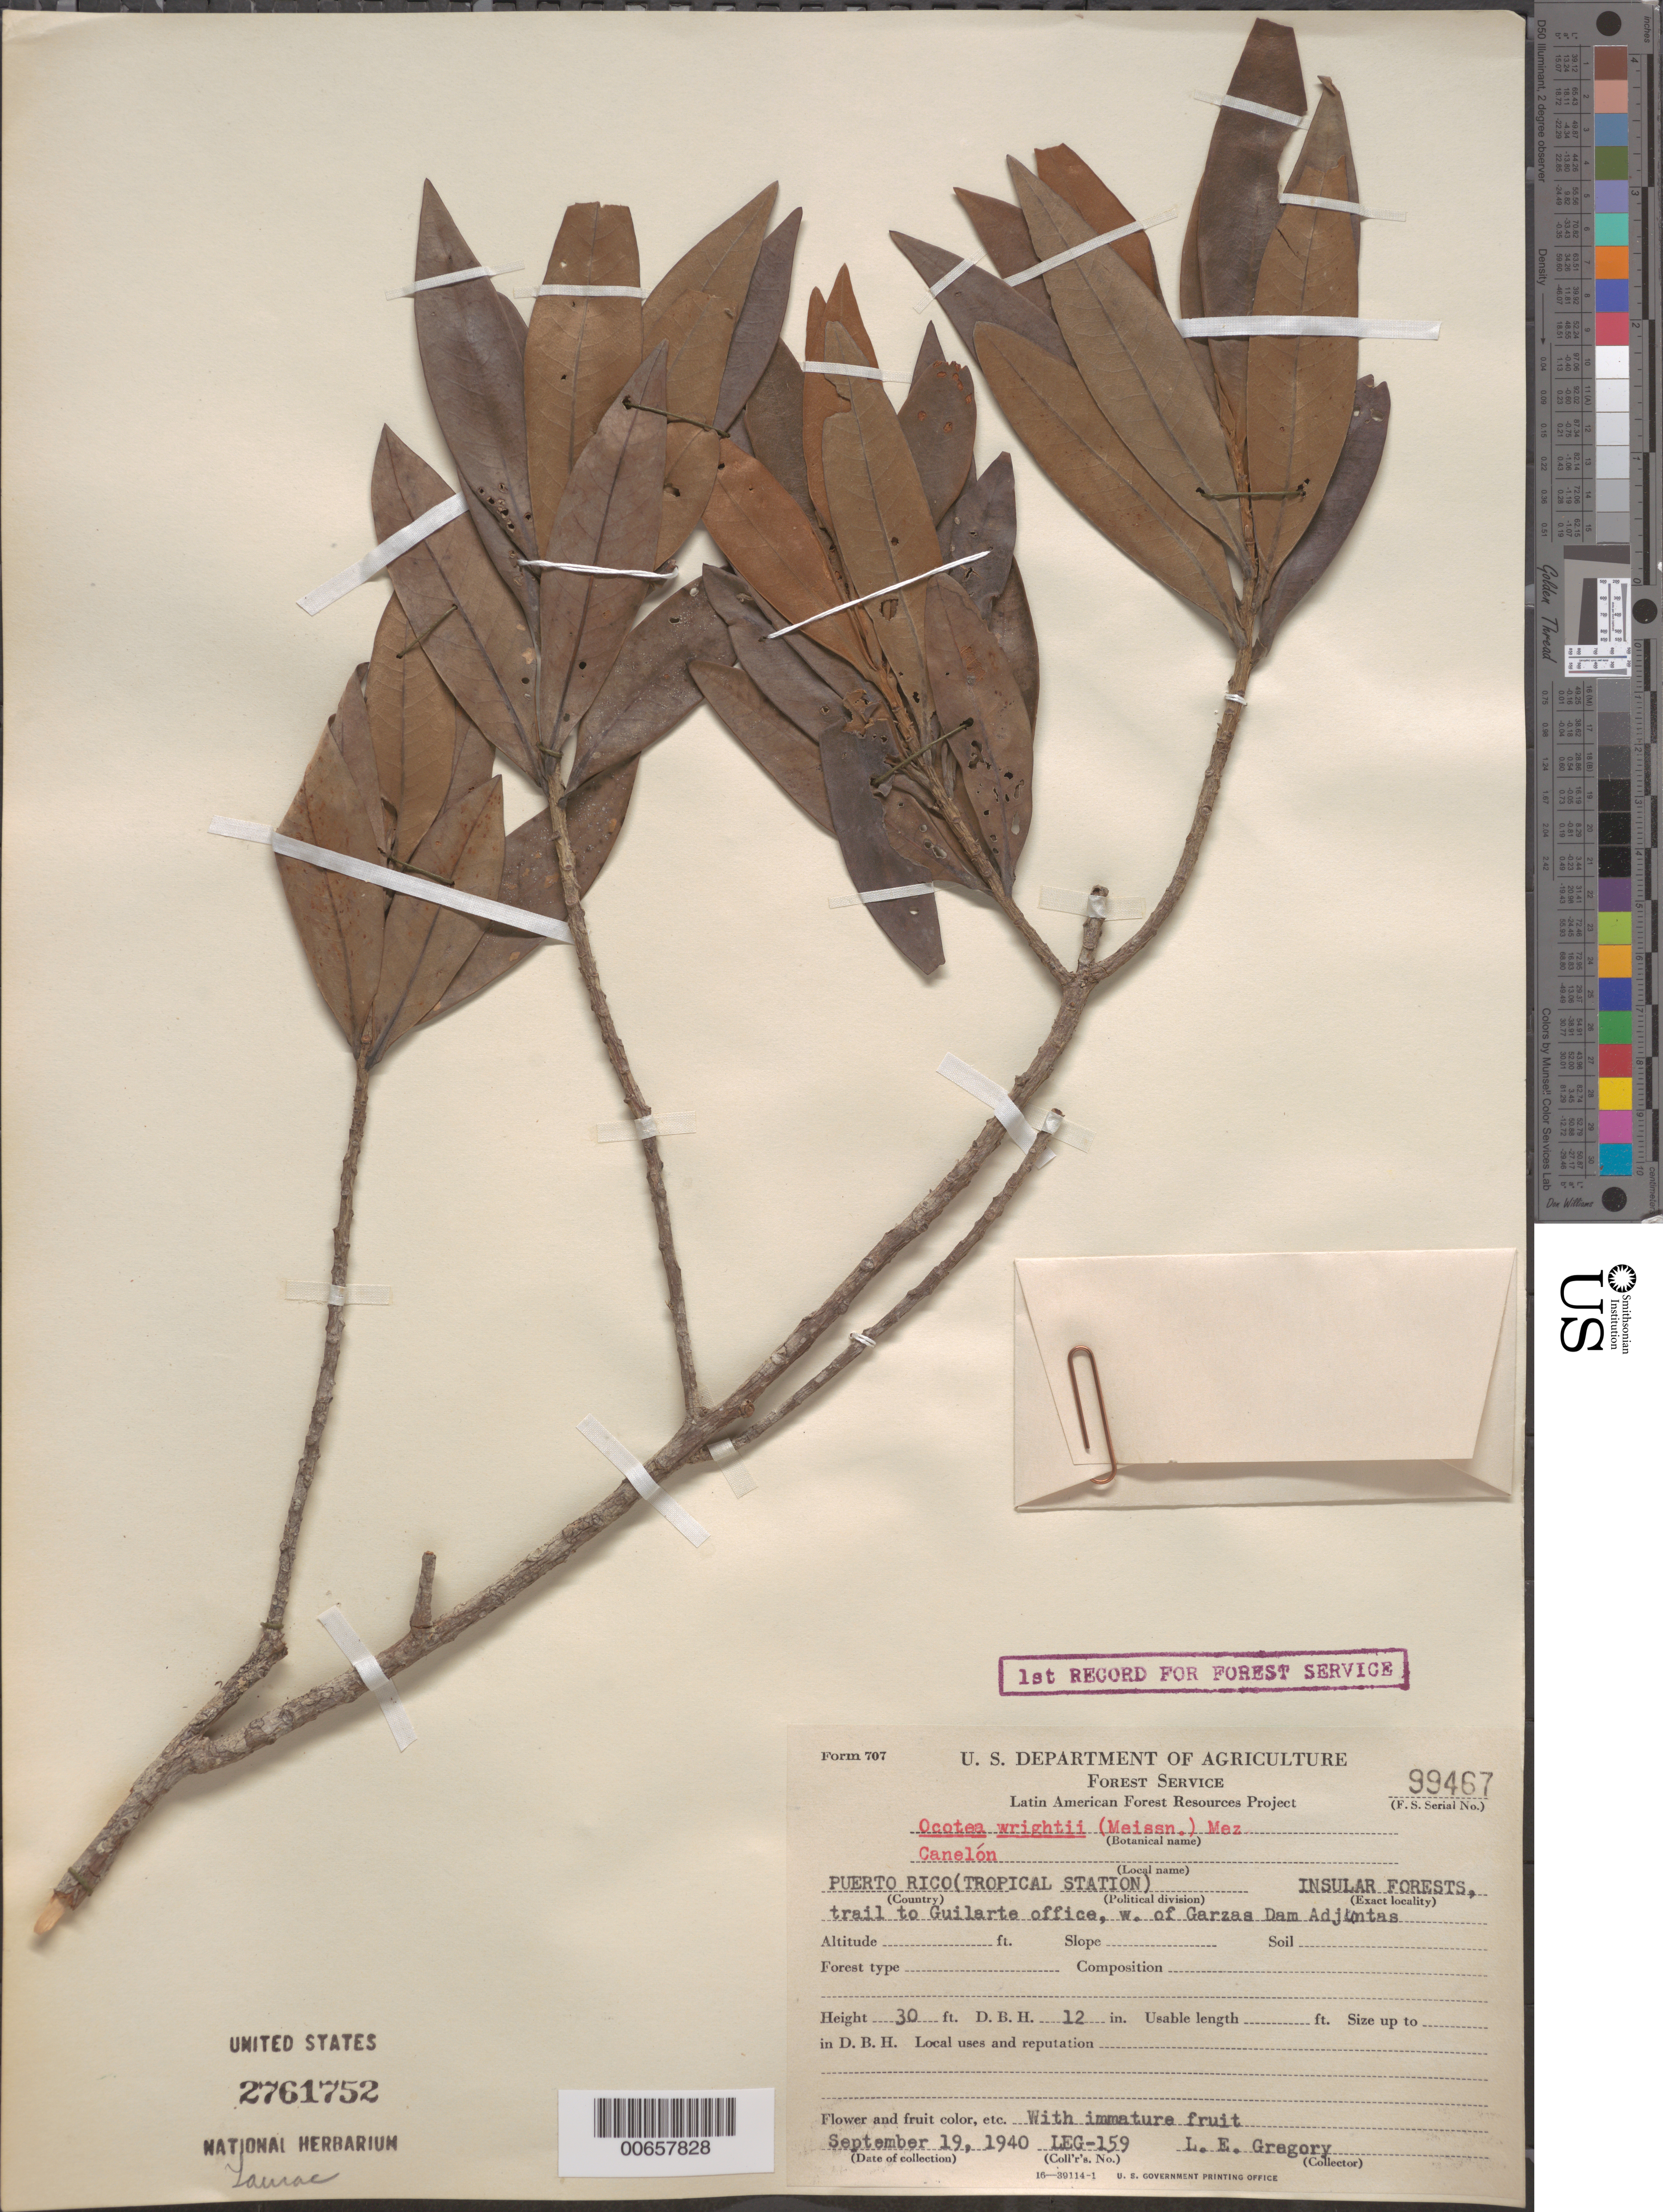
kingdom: Plantae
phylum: Tracheophyta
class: Magnoliopsida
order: Laurales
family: Lauraceae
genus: Ocotea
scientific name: Ocotea wrightii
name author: (Meisn.) Mez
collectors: L. E. Gregory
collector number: LEG-159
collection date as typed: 19 Sep 1940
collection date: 1940-09-19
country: Puerto Rico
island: Greater Antilles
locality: Insular Forests, trail to Guillarte office, W of Garzas Dam Adjuntas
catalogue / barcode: US 2761752